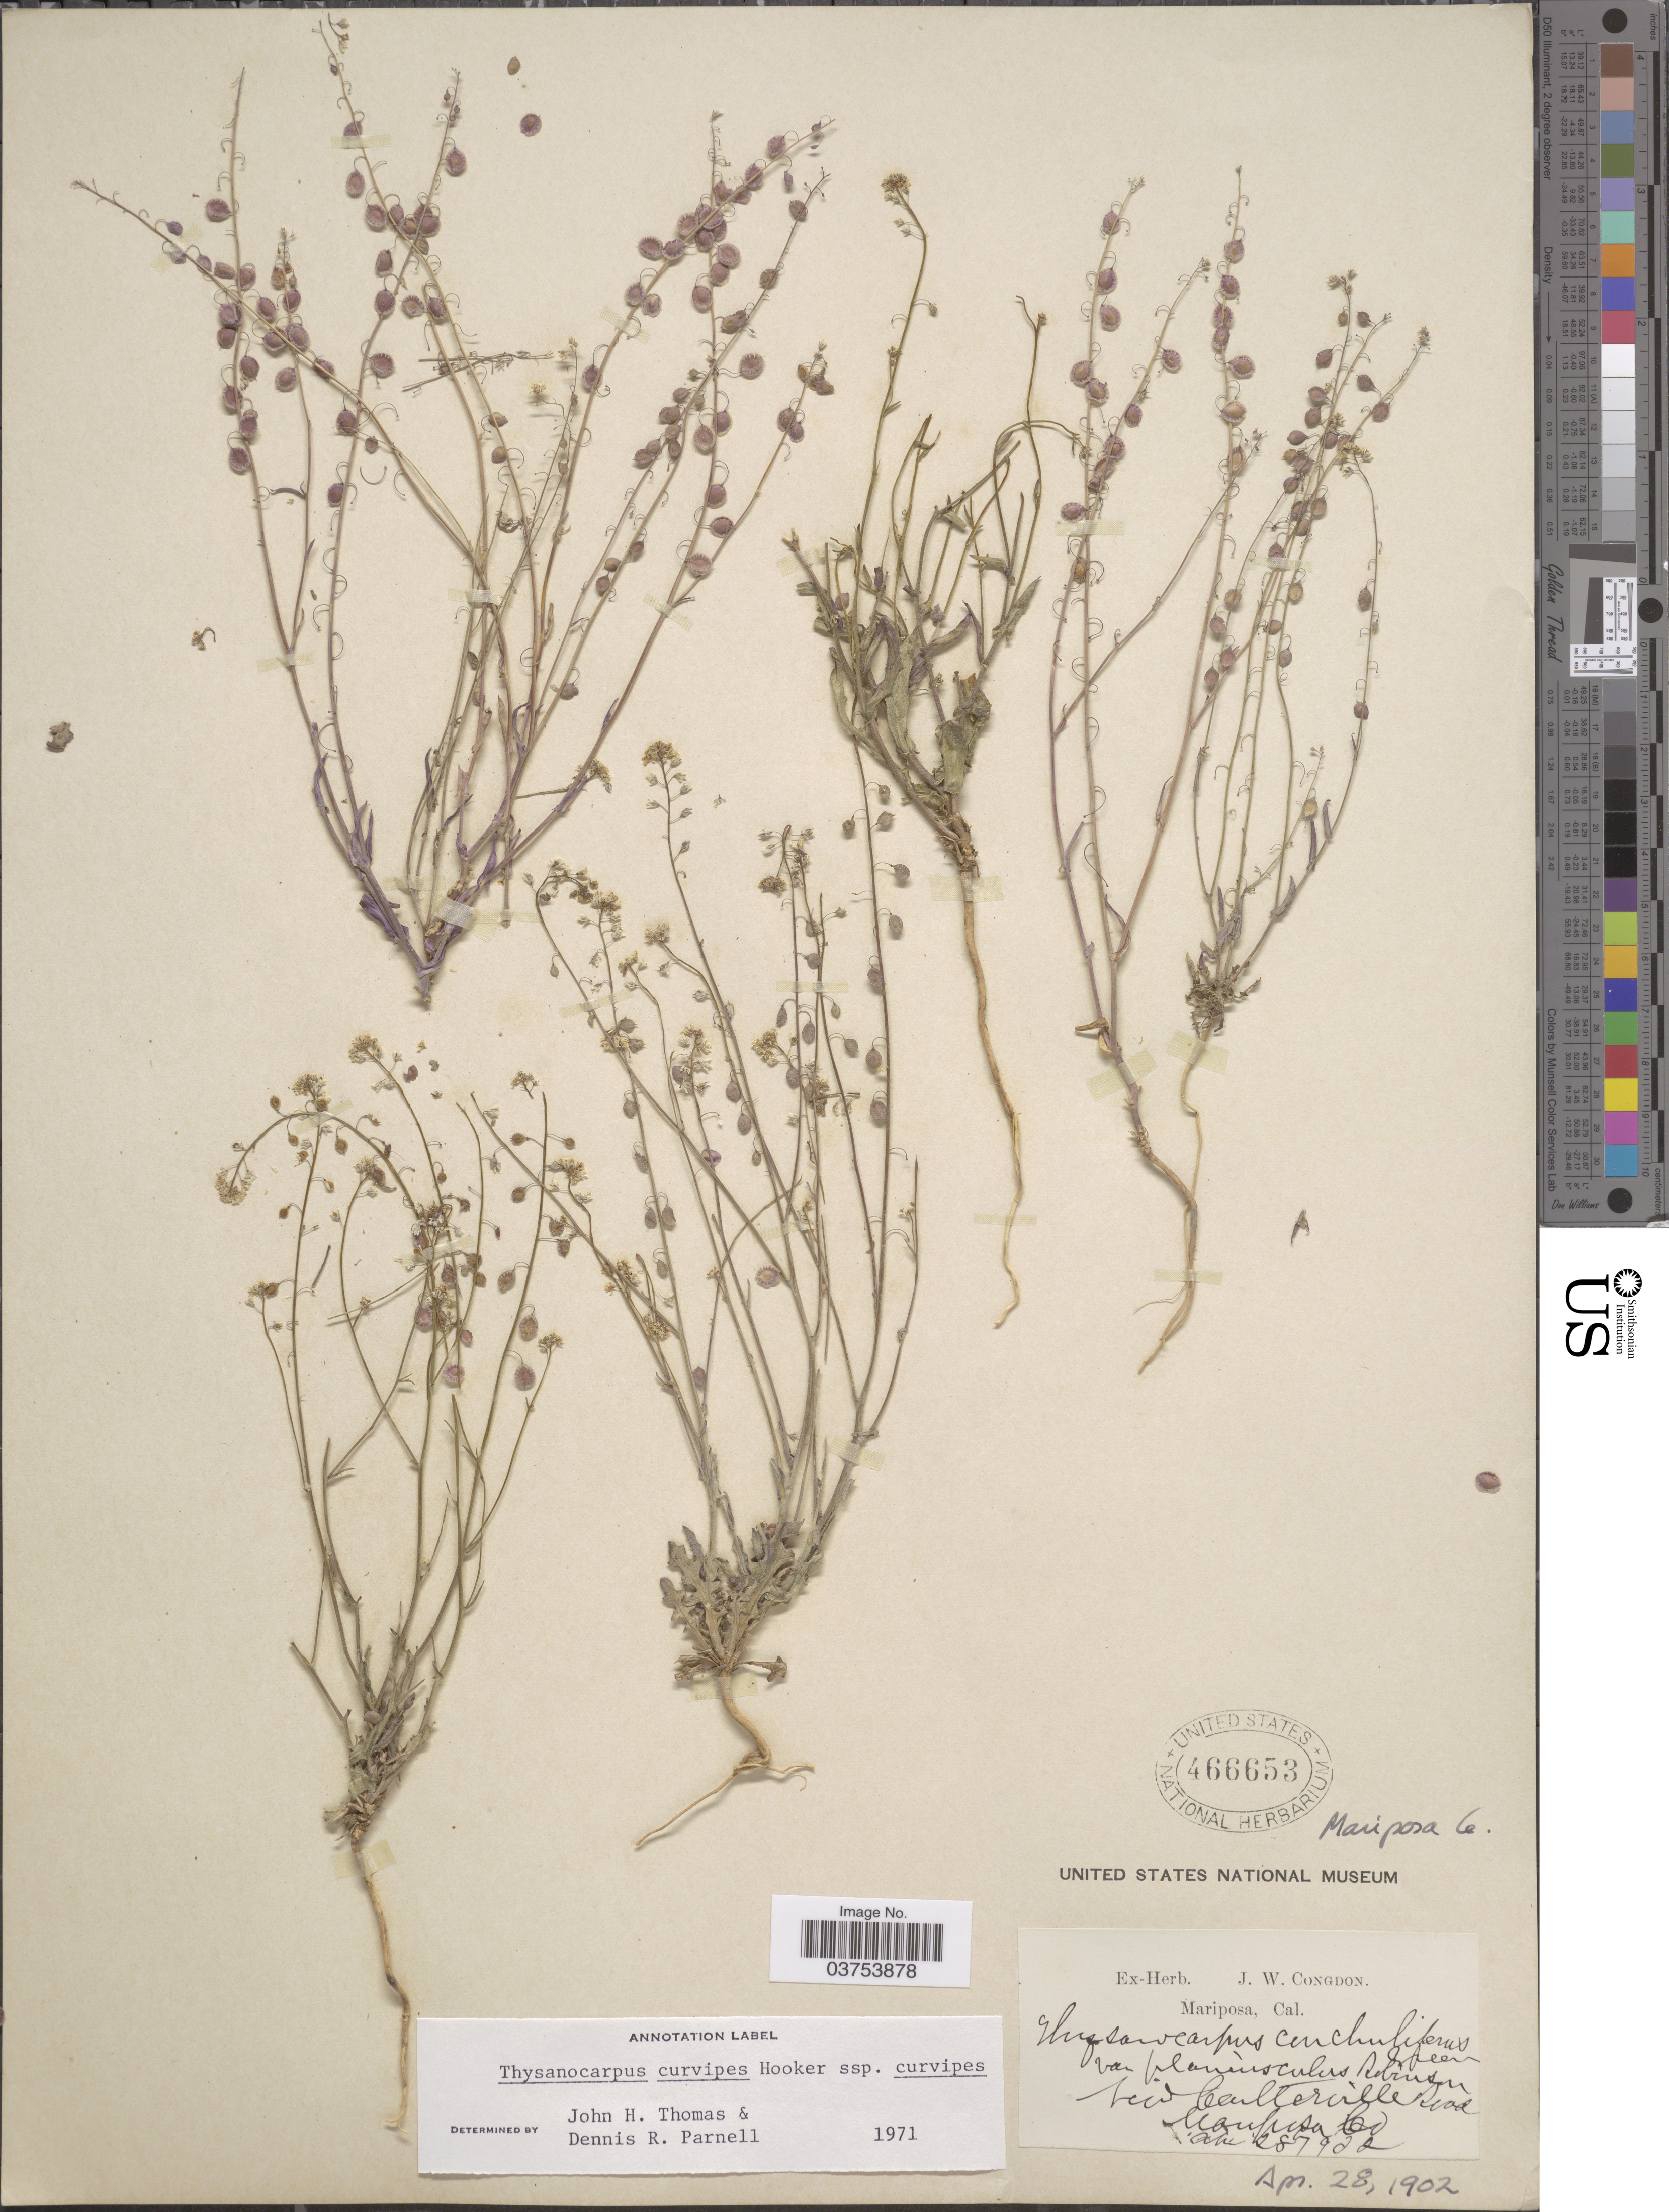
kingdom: Plantae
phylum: Tracheophyta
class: Magnoliopsida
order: Brassicales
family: Brassicaceae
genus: Thysanocarpus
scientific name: Thysanocarpus curvipes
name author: Hook.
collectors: ex herb. J. W. Congdon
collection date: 1902-04-28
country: United States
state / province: California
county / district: Mariposa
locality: Mariposa. New Coulterville Road. Mariposa Co.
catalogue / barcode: US 466653